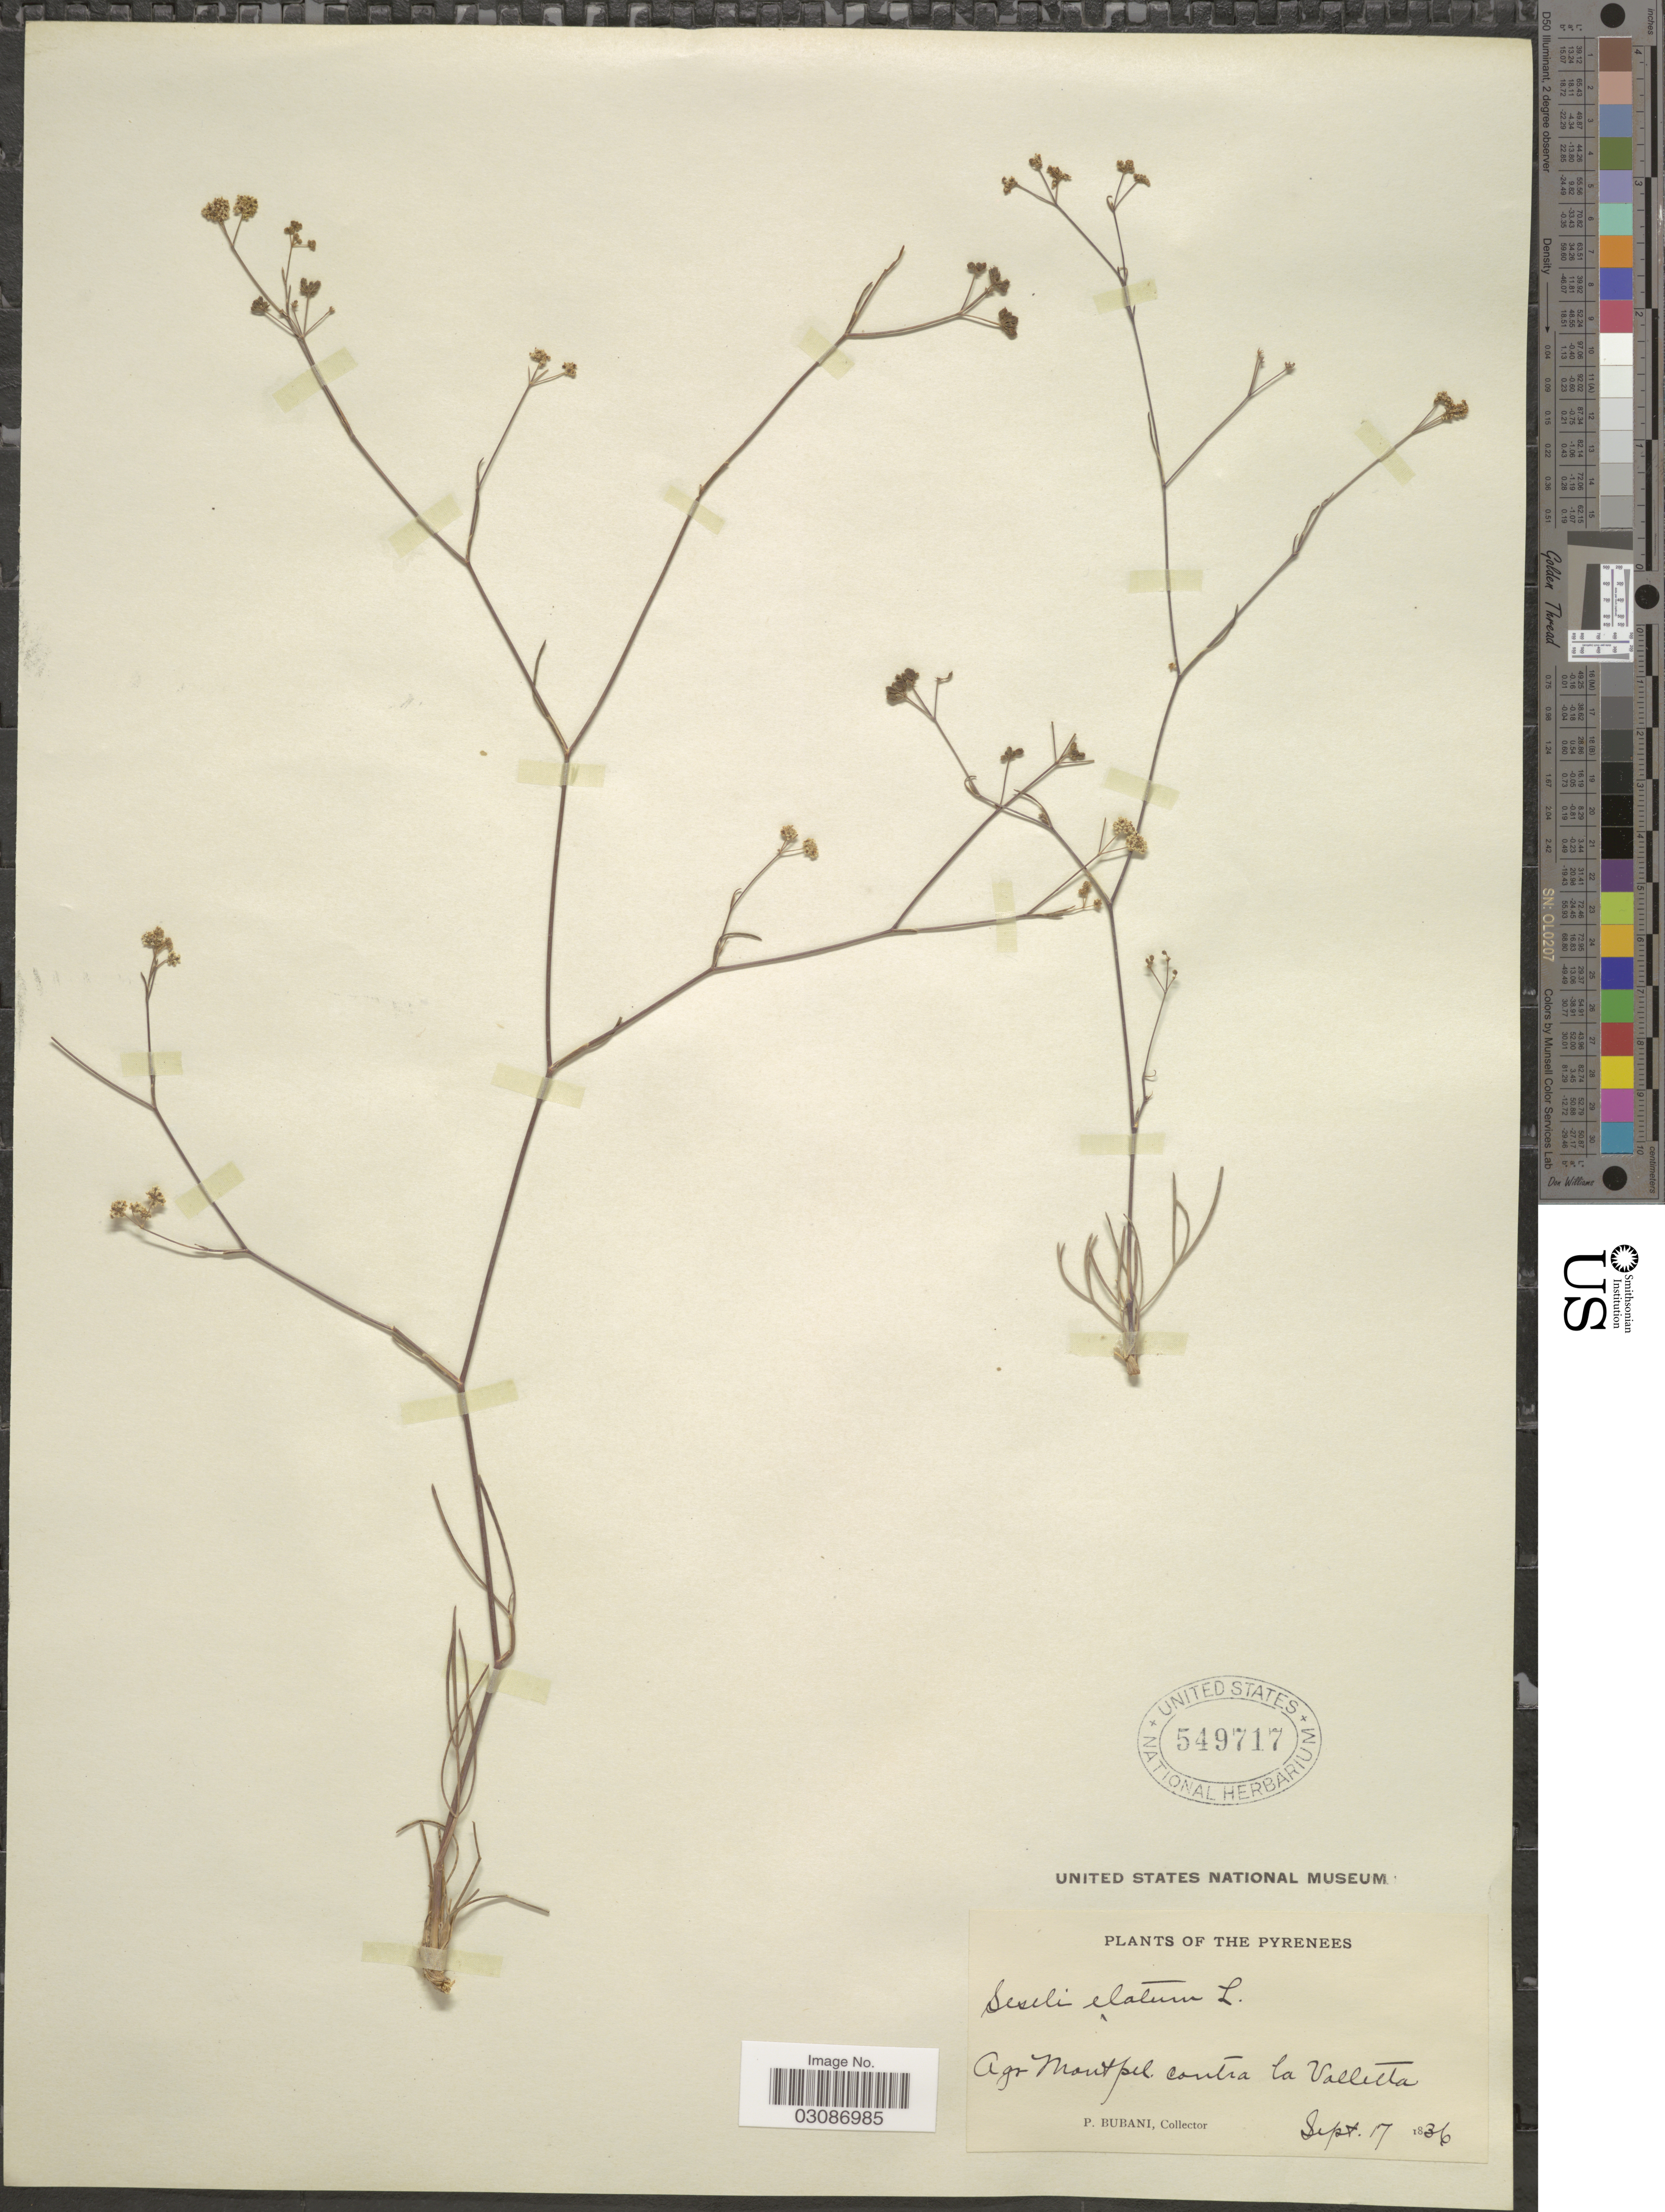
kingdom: Plantae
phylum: Tracheophyta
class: Magnoliopsida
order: Apiales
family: Apiaceae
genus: Seseli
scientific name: Seseli elatum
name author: L.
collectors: P. Bubani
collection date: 1836-09-17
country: France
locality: Pyrenees. Agr Montpellier contra la Valletta.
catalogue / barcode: US 549717